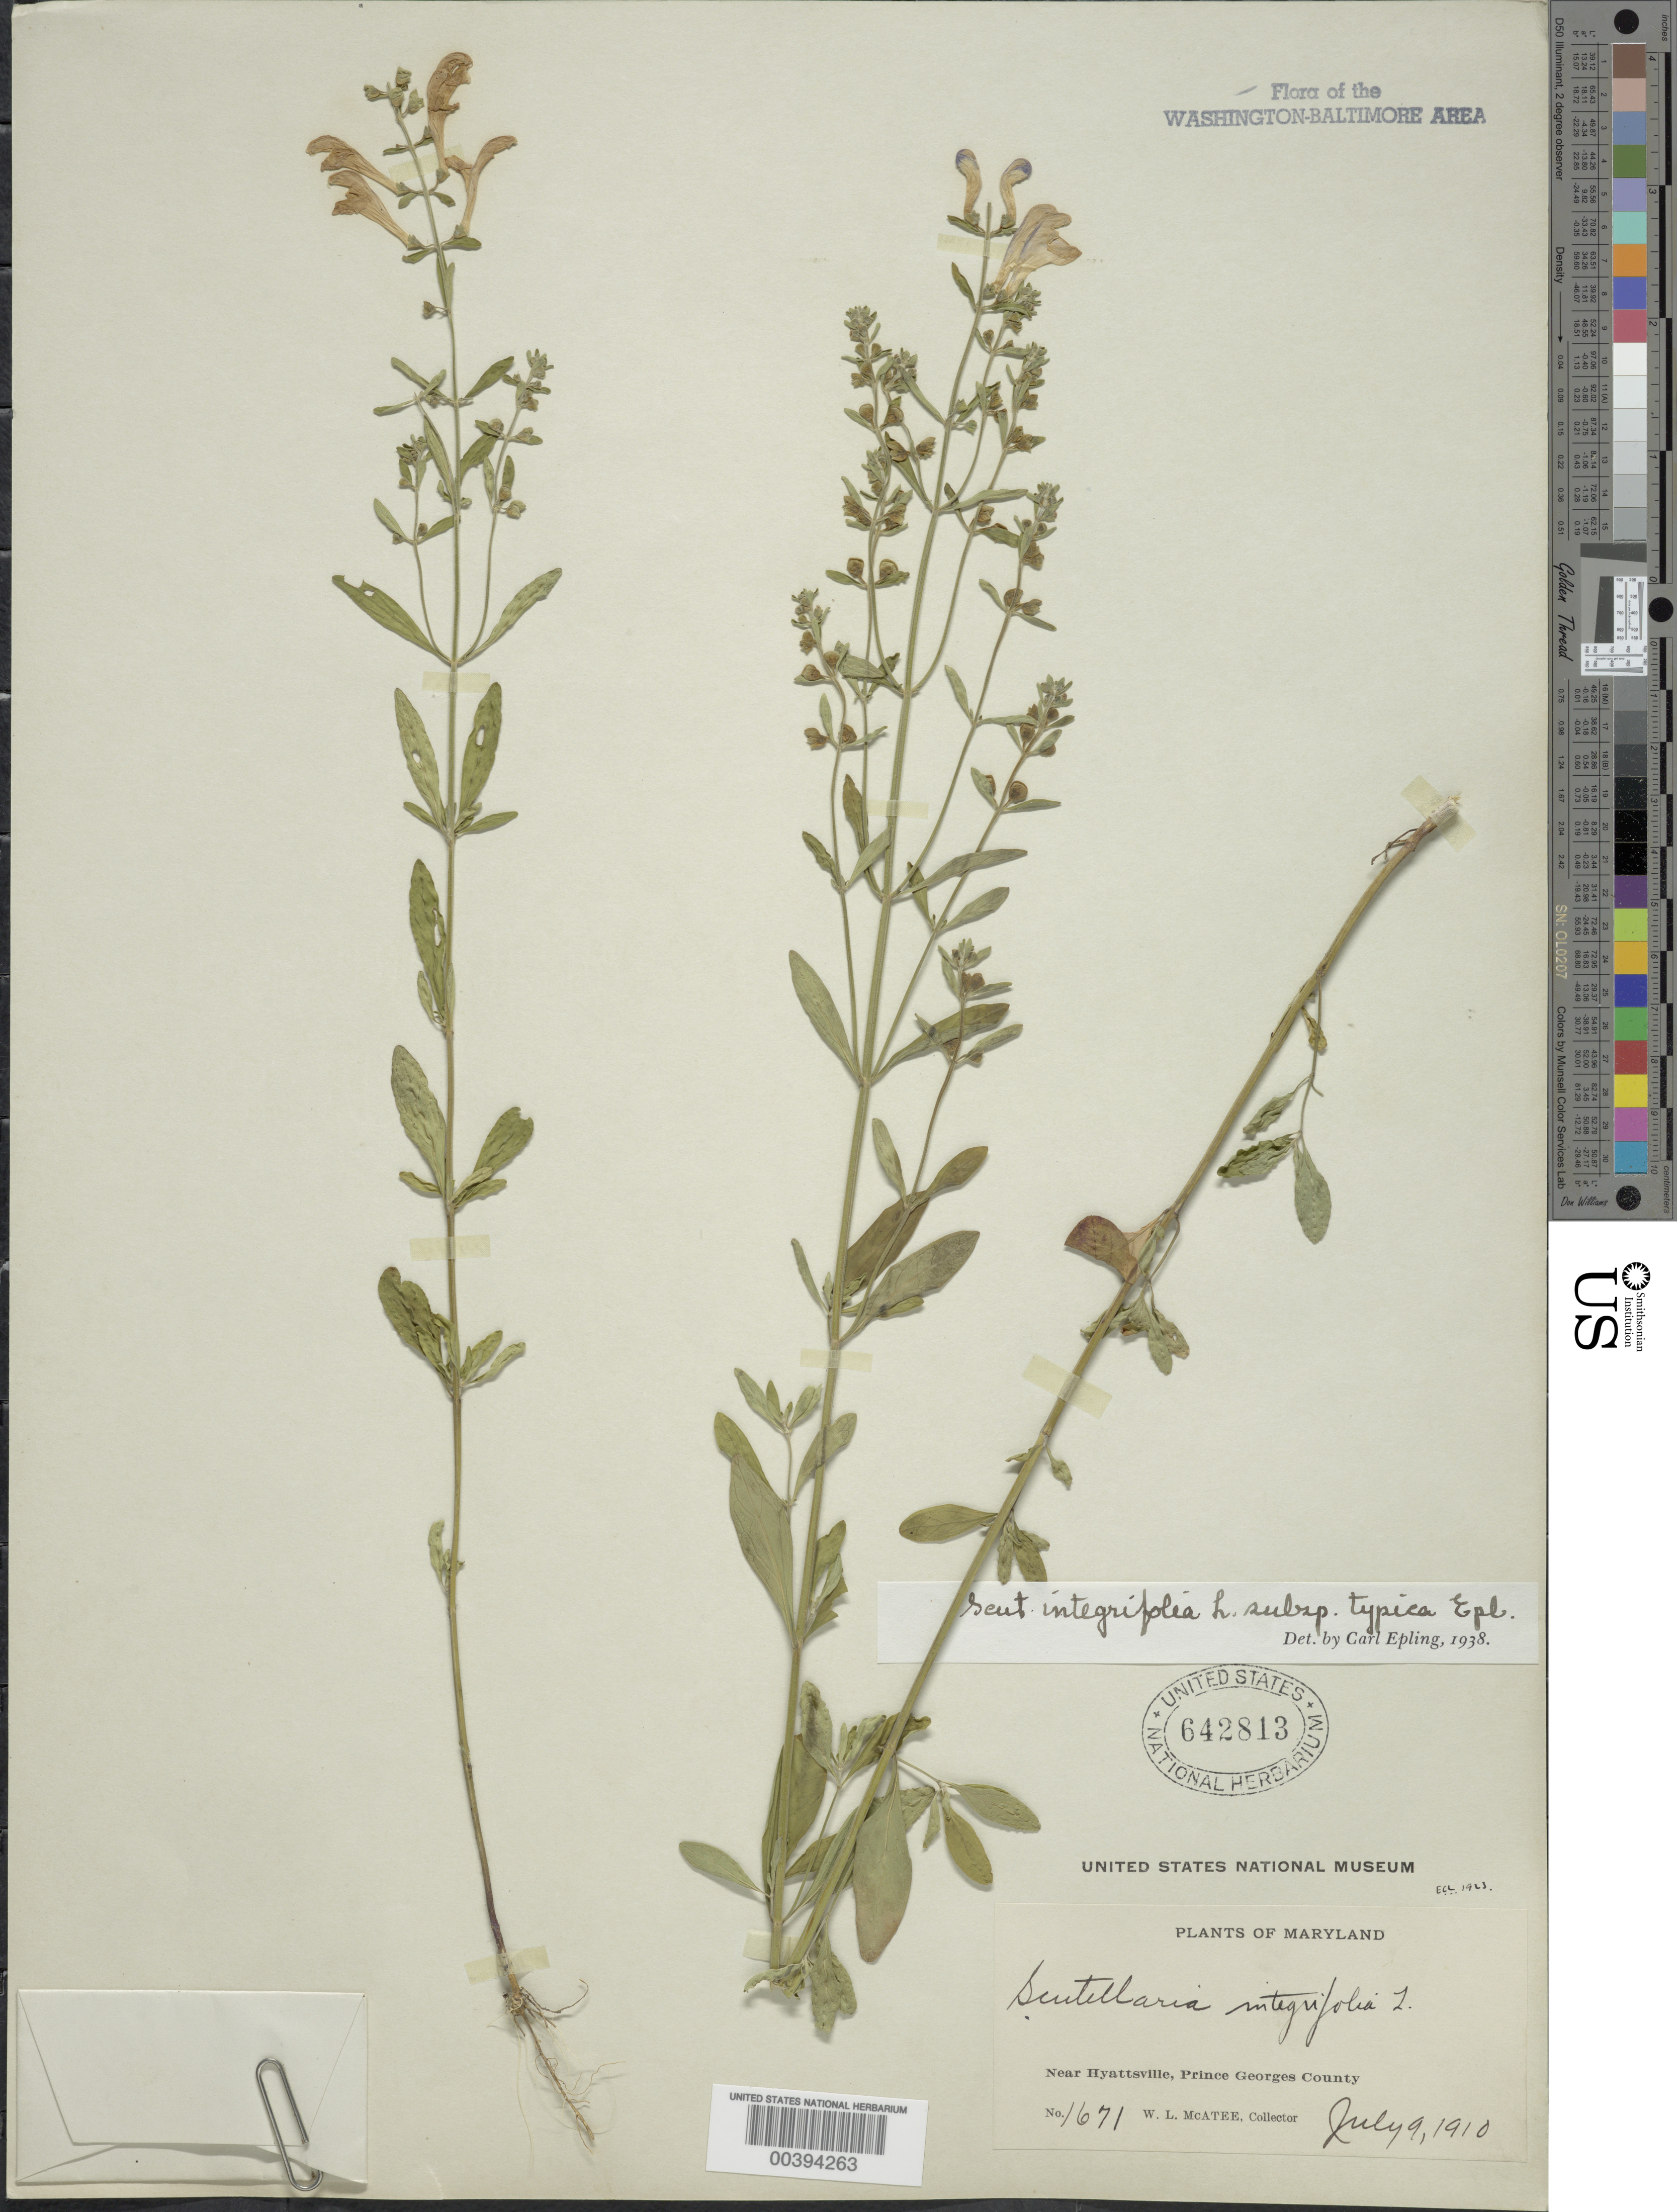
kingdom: Plantae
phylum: Tracheophyta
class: Magnoliopsida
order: Lamiales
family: Lamiaceae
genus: Scutellaria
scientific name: Scutellaria integrifolia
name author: L.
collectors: W. McAtee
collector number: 1671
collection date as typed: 09 Jul 1910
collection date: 1910-07-09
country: United States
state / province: Maryland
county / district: Prince George's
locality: Near Hyattsville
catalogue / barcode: US 642813